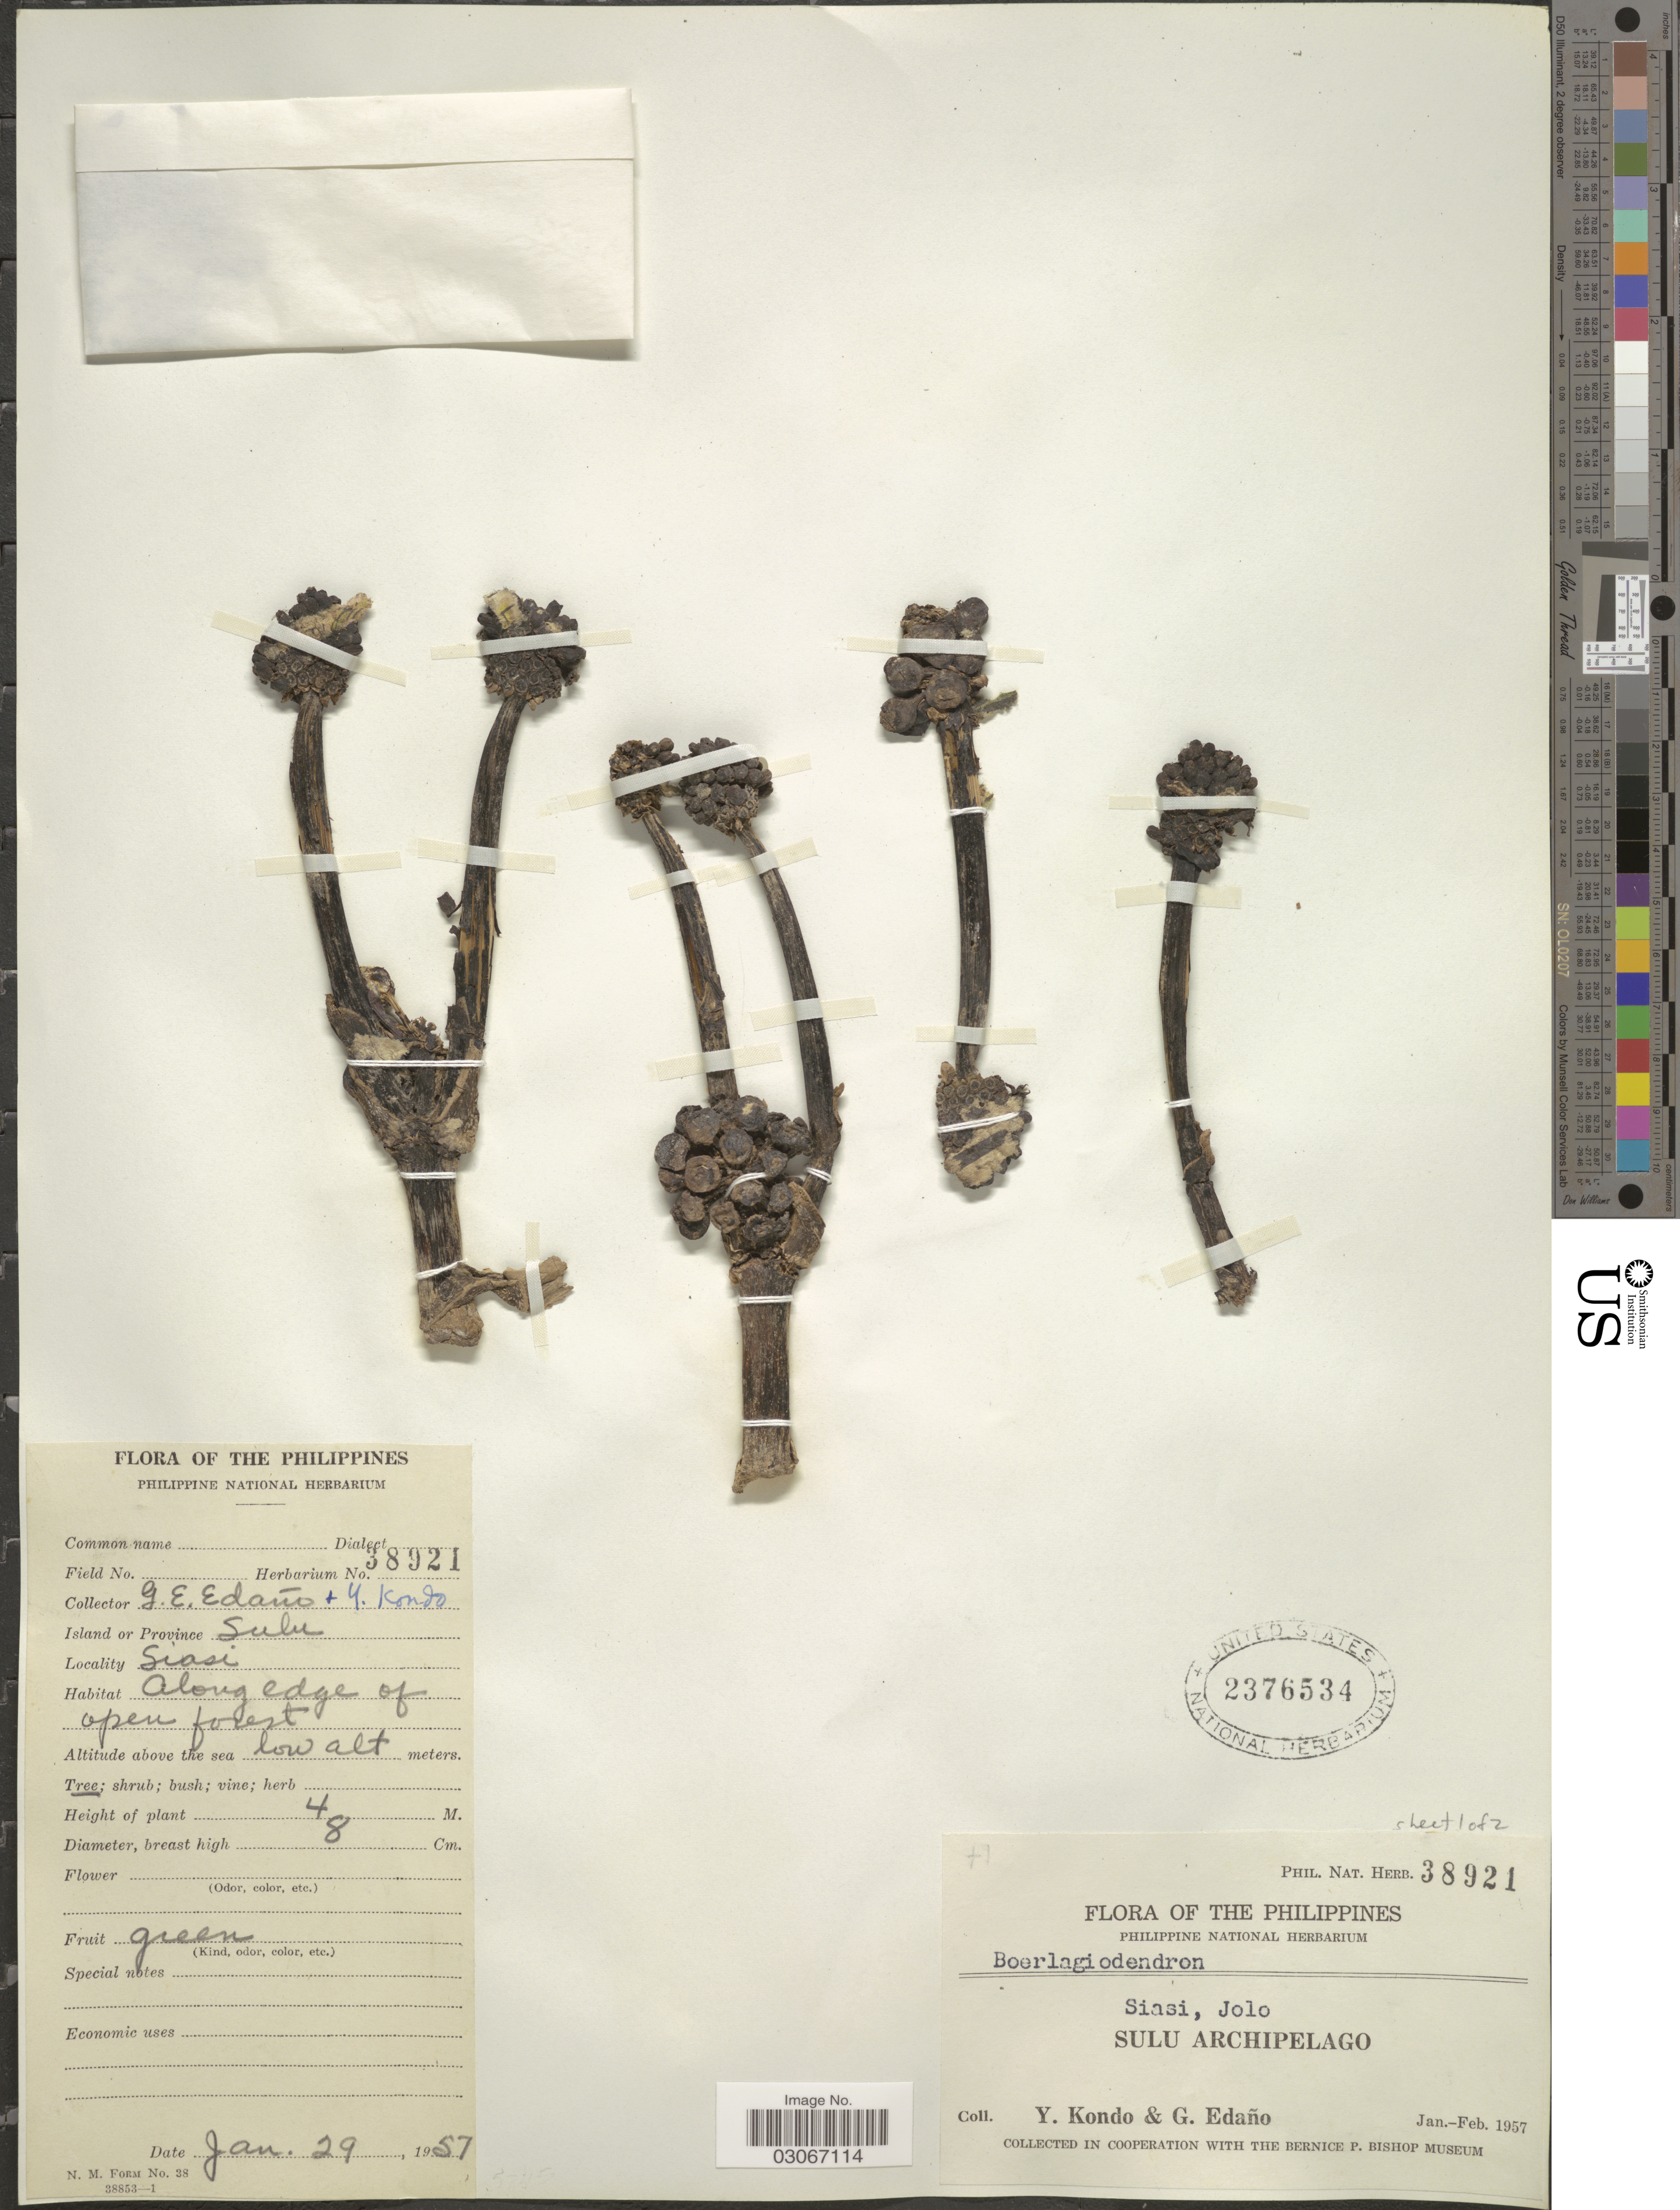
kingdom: Plantae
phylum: Tracheophyta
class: Magnoliopsida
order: Apiales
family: Araliaceae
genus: Osmoxylon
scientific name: Osmoxylon sp.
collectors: Y. Kondo & G. Edaño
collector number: Phil. Nat. Herb. 38921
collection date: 1957-01-29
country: Philippines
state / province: Muslim Mindanao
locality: Island or Province Sulu. Siasi. Jolo. Sulu Archipelago.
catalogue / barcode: US 2376534